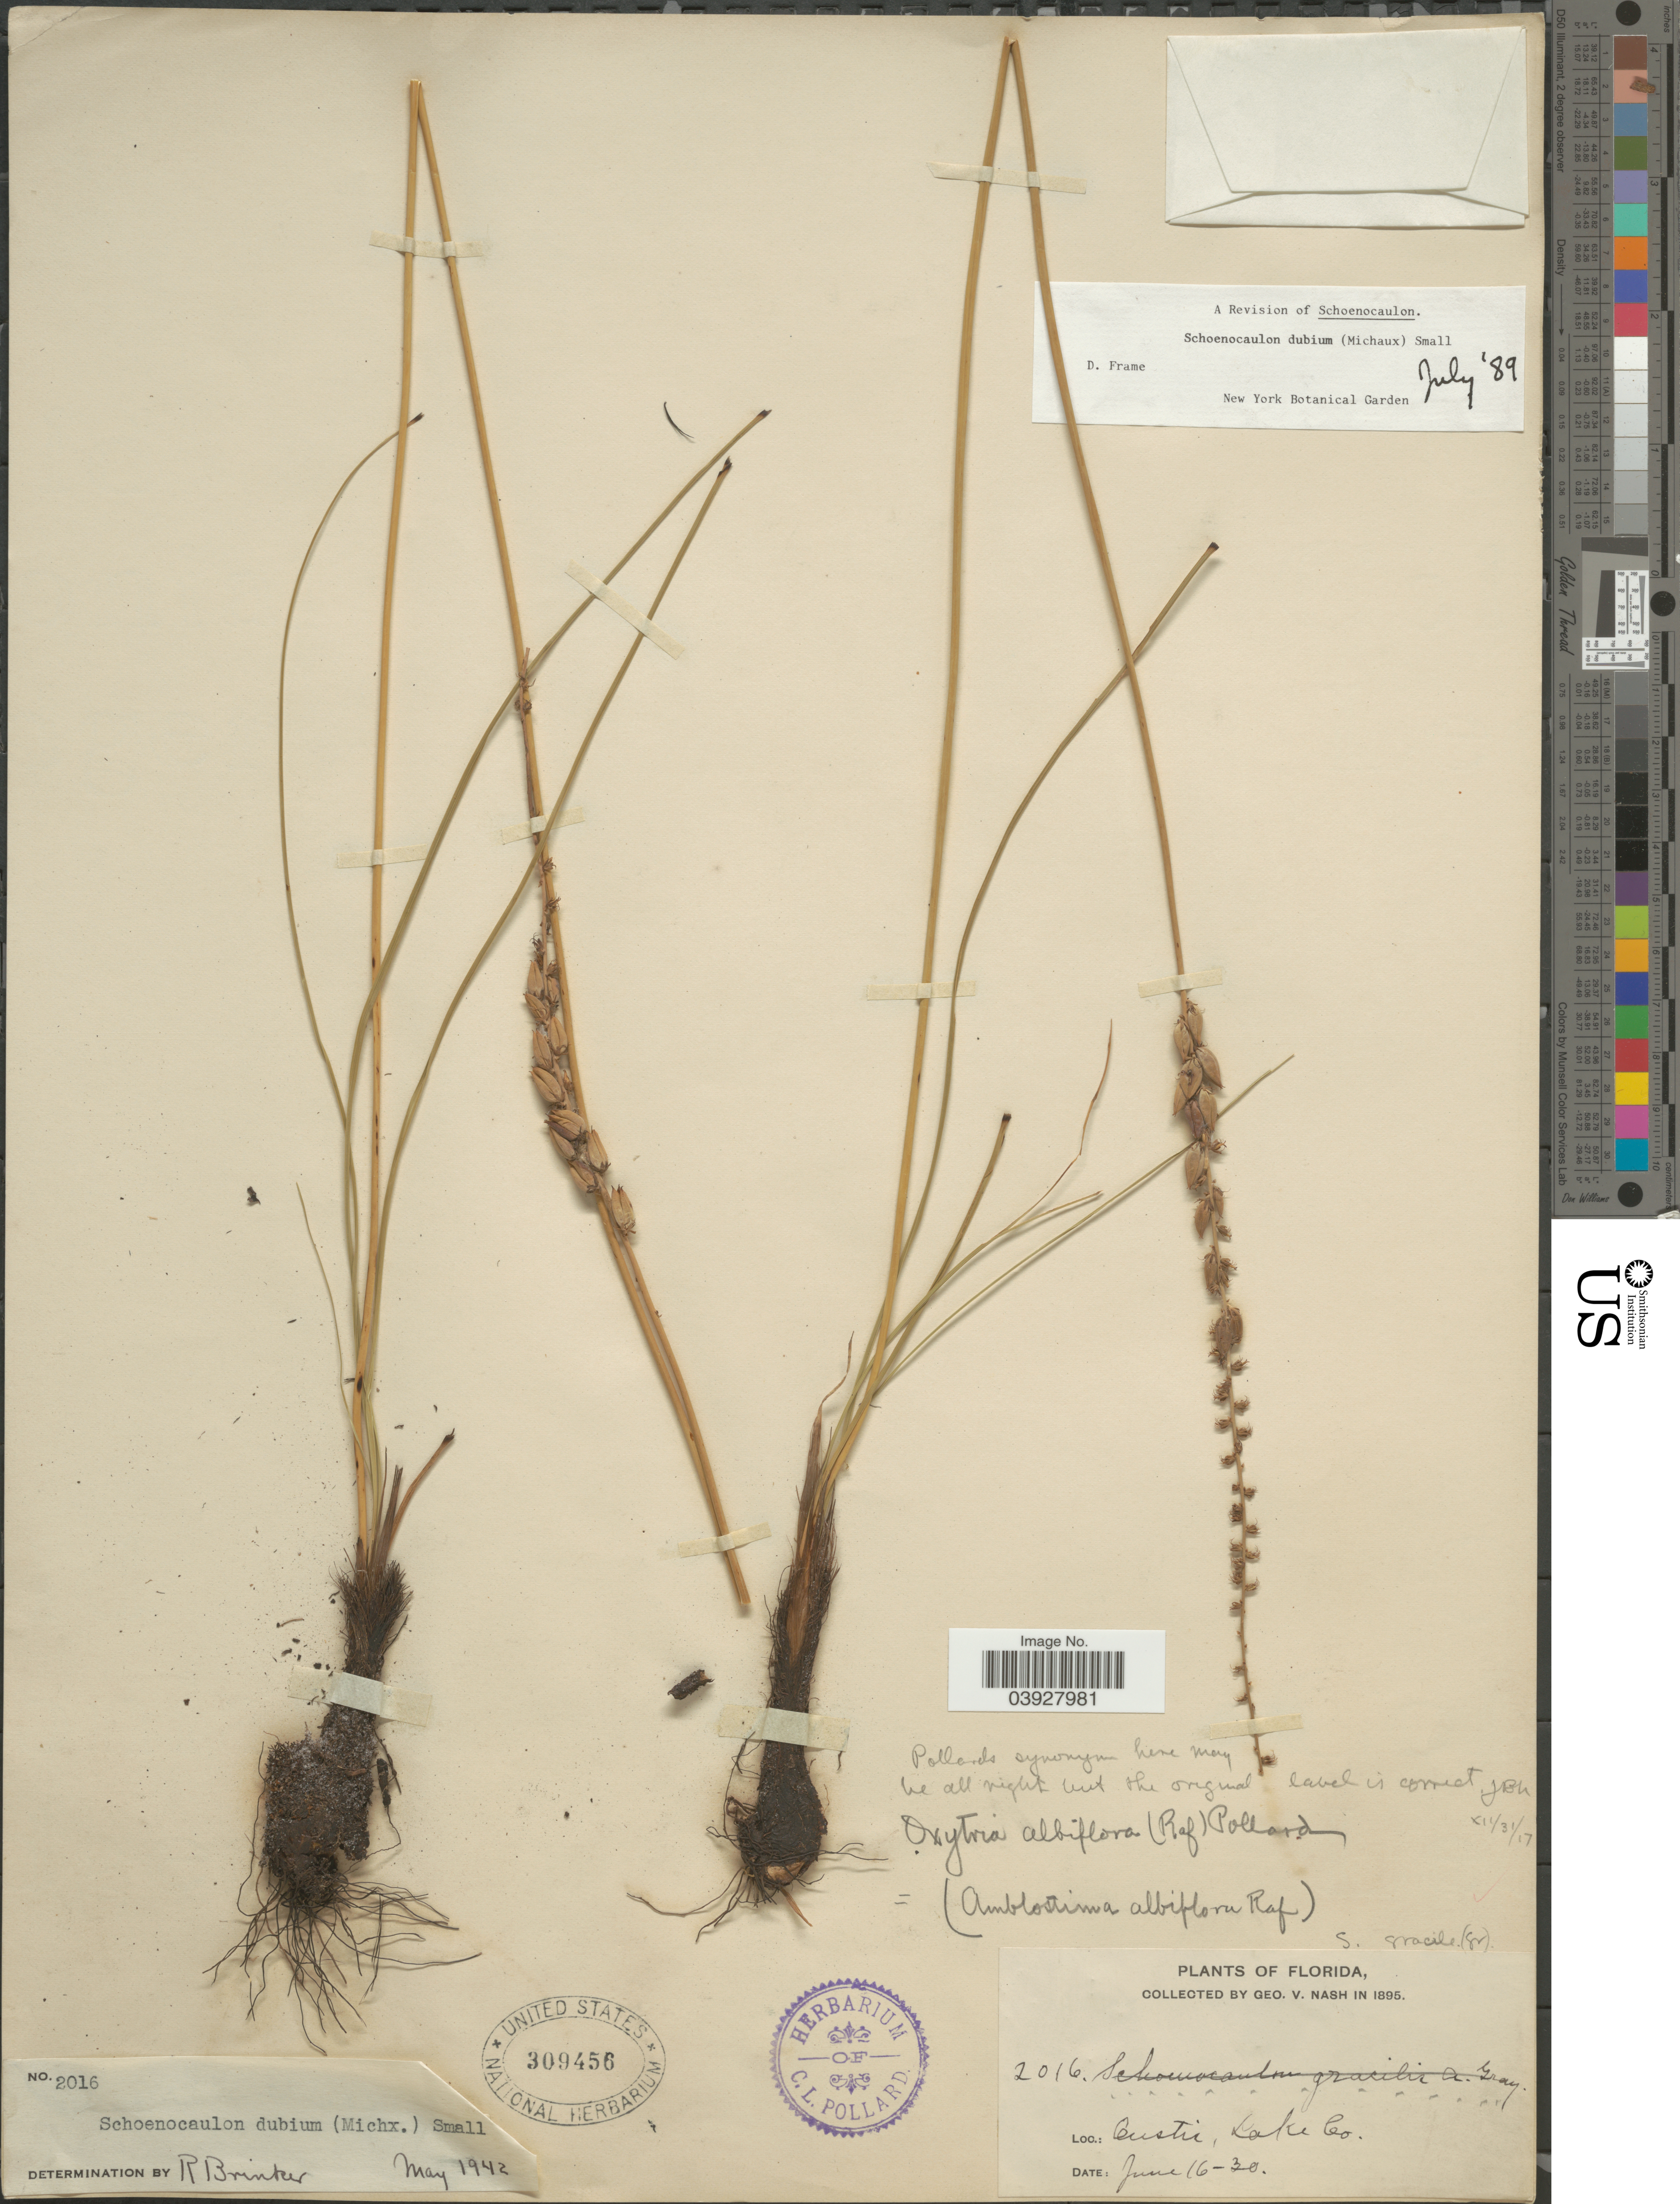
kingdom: Plantae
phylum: Tracheophyta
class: Liliopsida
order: Liliales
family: Melanthiaceae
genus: Schoenocaulon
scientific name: Schoenocaulon dubium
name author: (Michx.) Small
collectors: G. V. Nash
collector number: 2016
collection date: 1895-06-16/1895-06-30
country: United States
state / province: Florida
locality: Eustis, Lake Co.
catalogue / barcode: US 309456